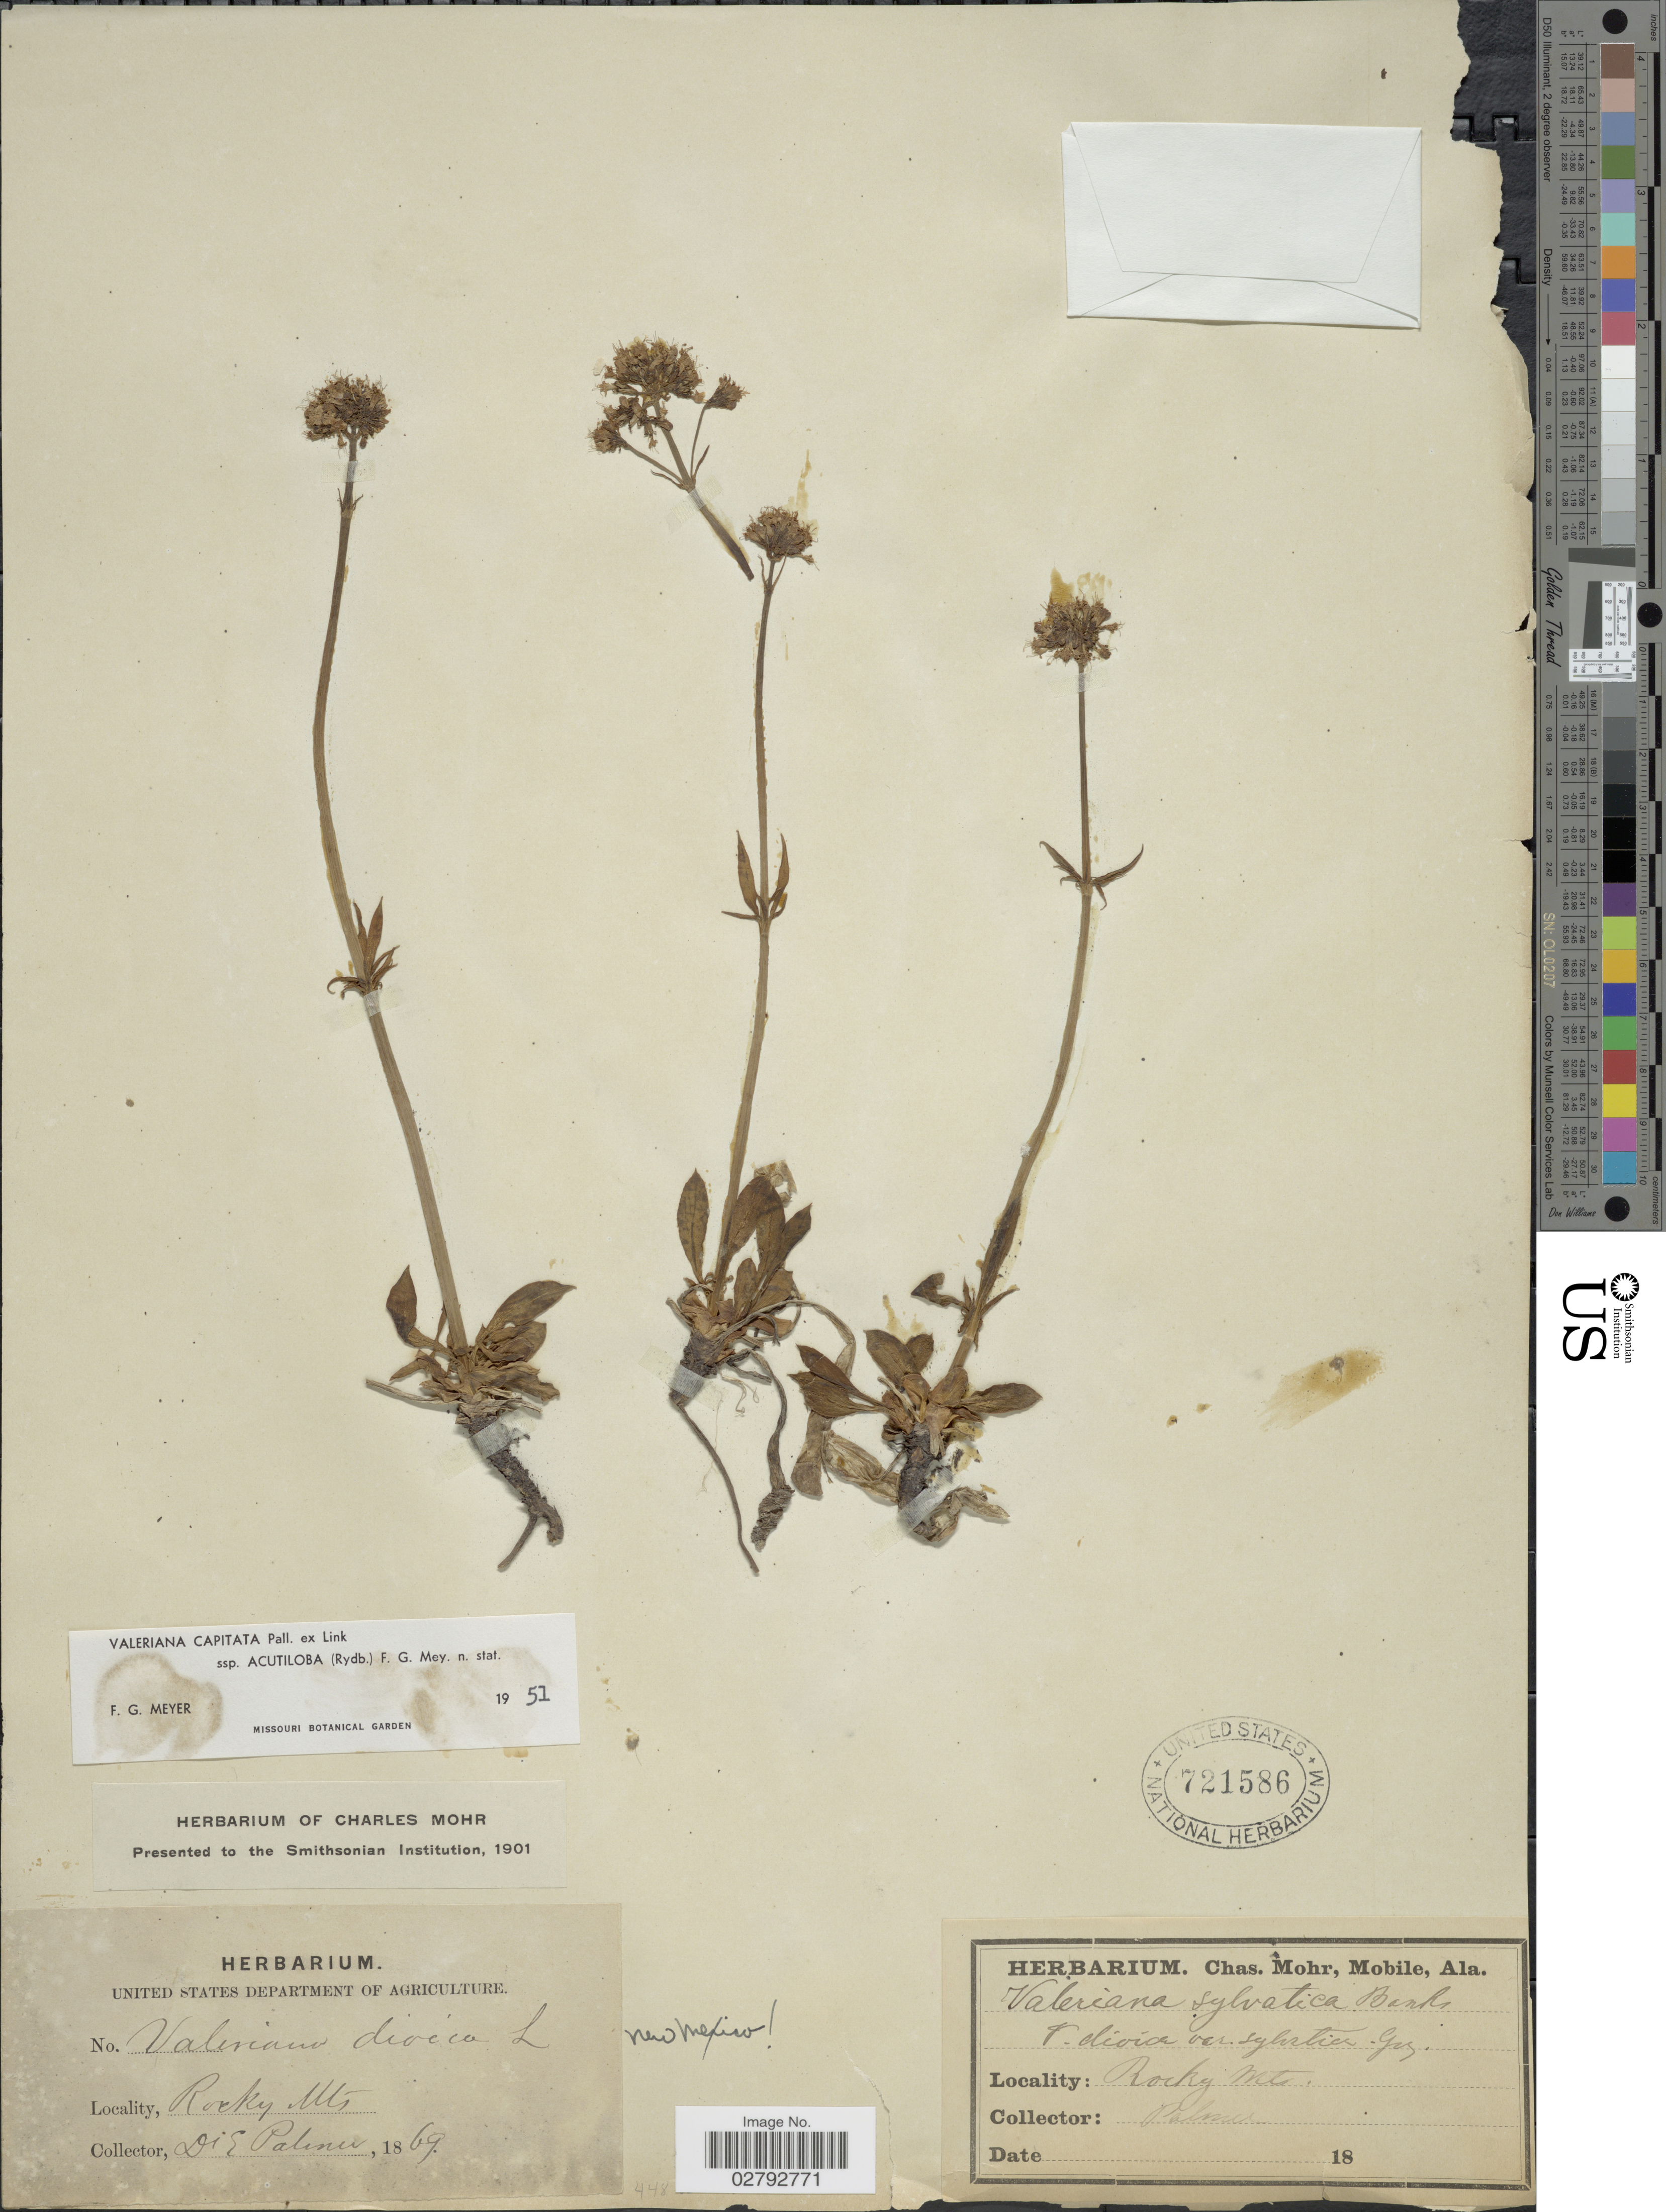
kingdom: Plantae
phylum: Tracheophyta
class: Magnoliopsida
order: Dipsacales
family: Caprifoliaceae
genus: Valeriana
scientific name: Valeriana capitata subsp. acutiloba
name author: Pall. ex Link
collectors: E. Palmer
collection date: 1869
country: United States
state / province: New Mexico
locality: Rocky Mts.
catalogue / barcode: US 721586